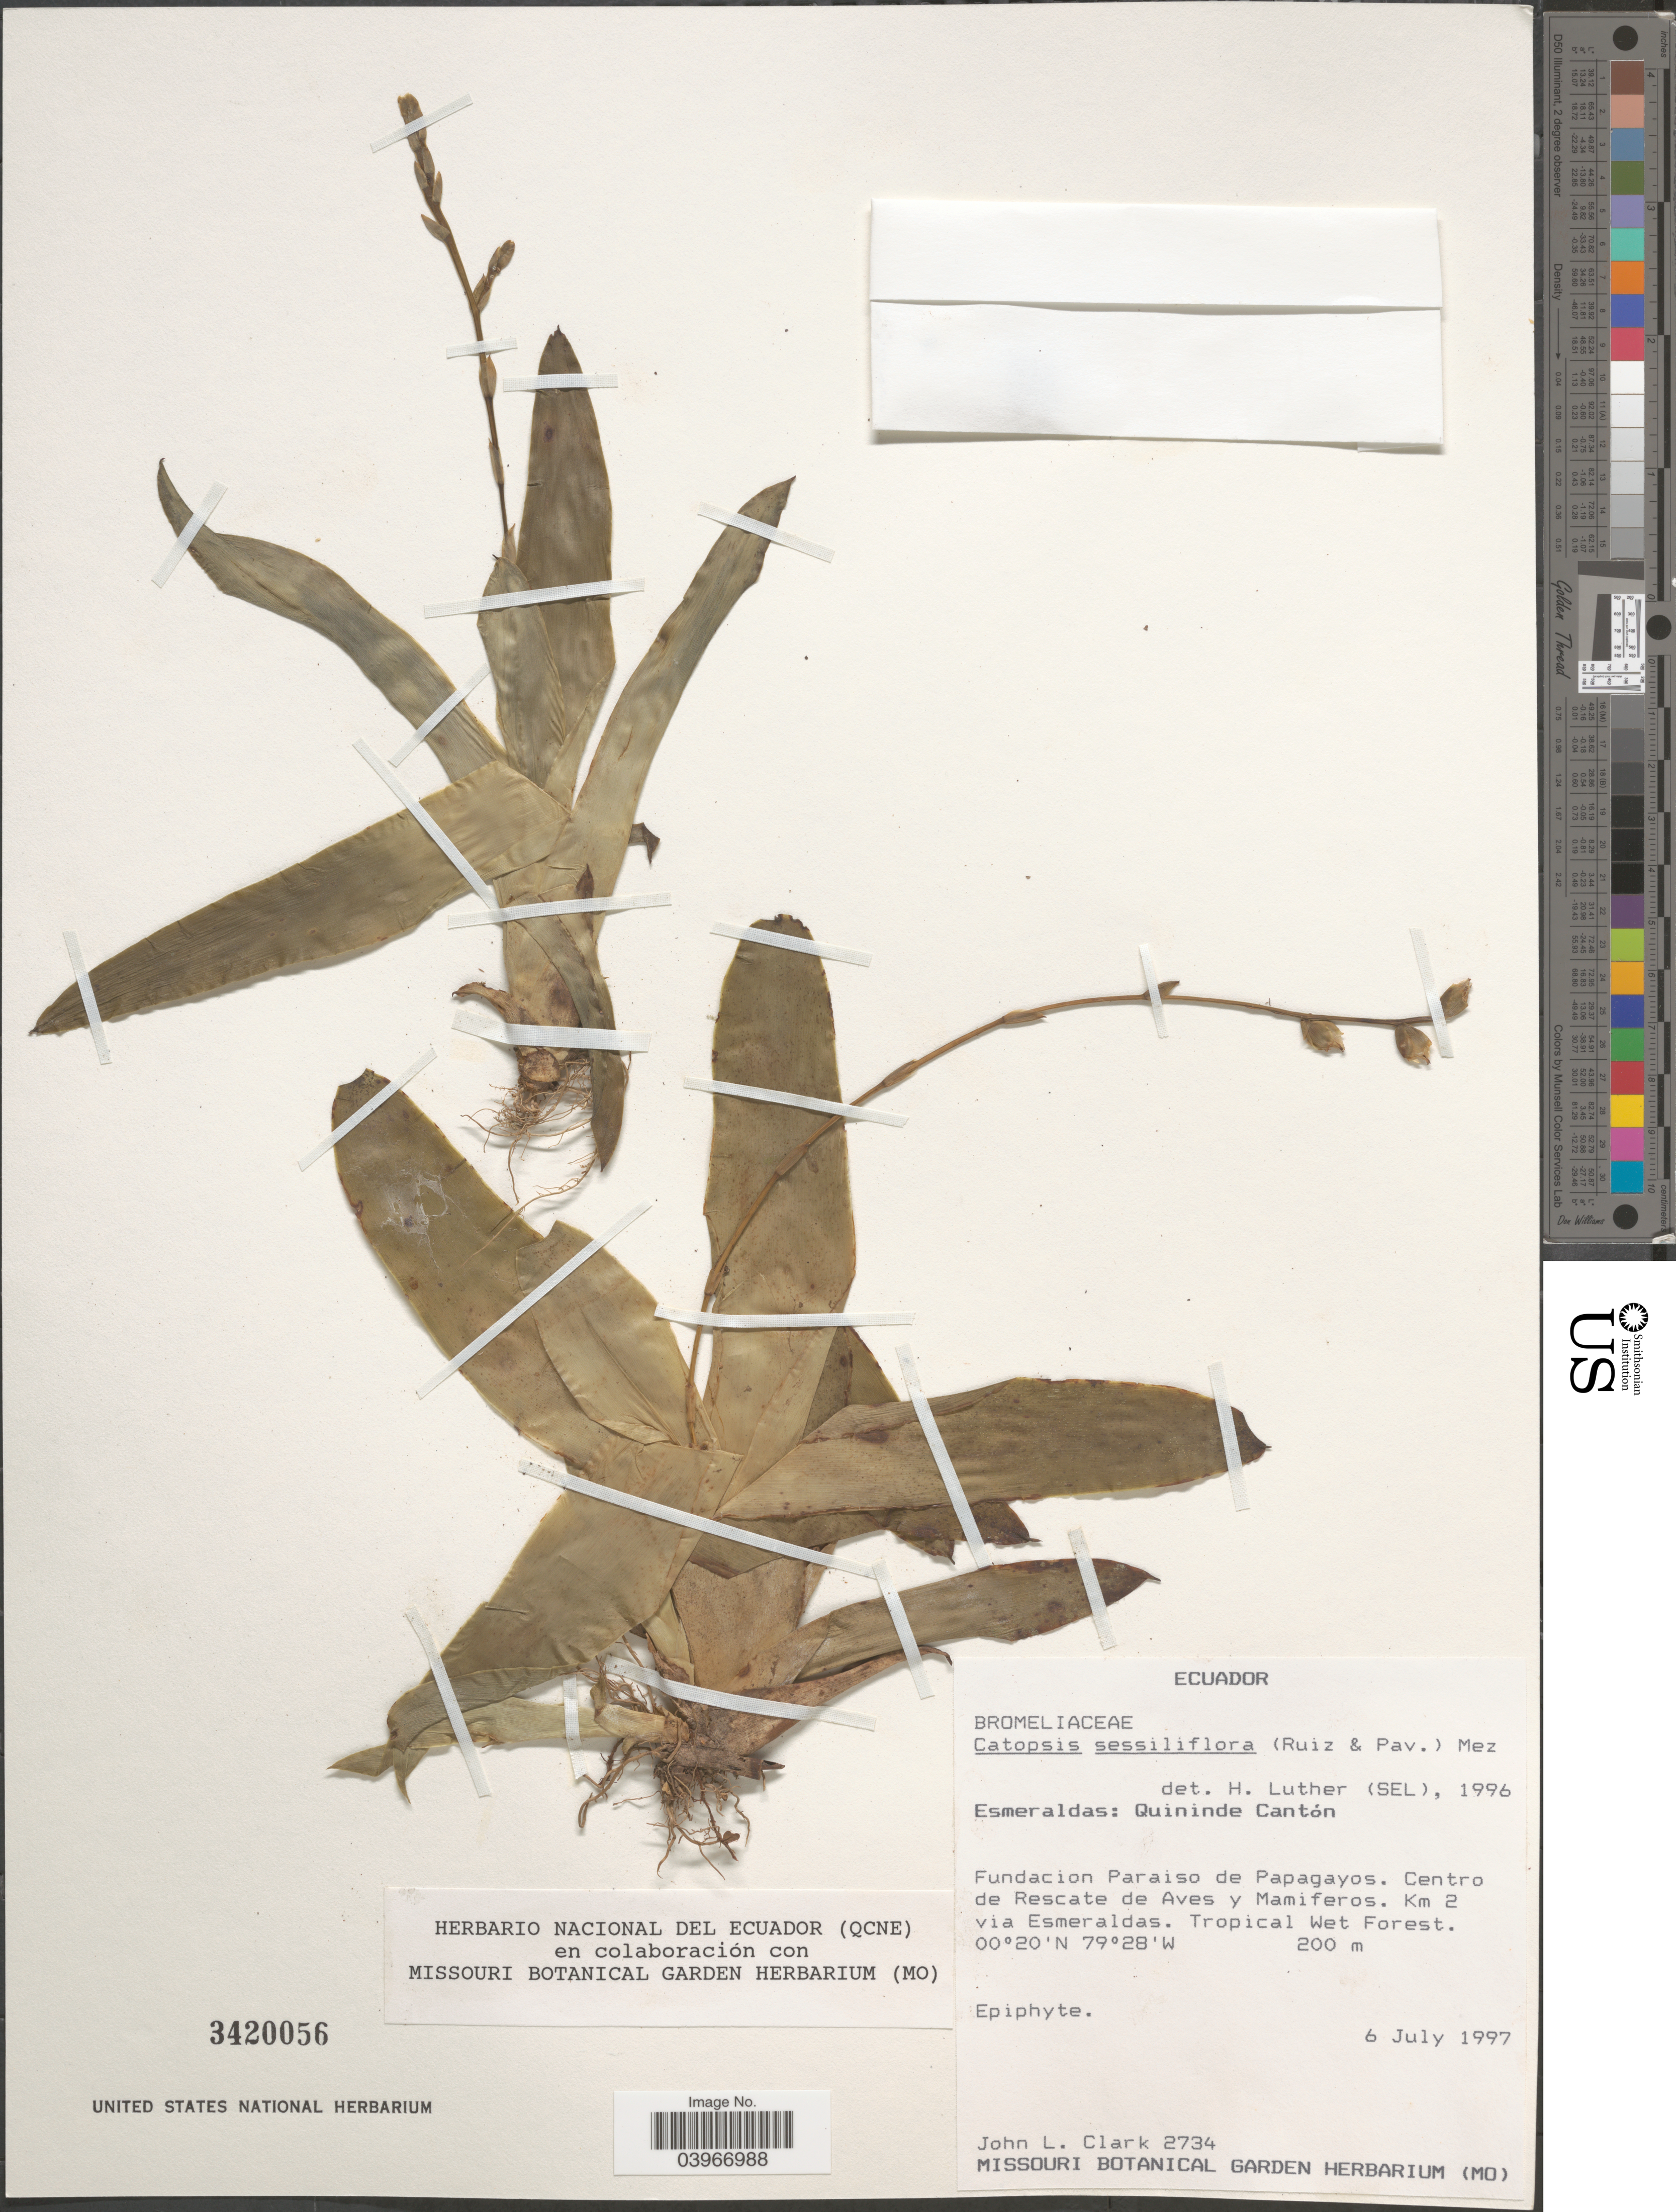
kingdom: Plantae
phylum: Tracheophyta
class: Liliopsida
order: Poales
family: Bromeliaceae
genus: Catopsis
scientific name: Catopsis sessiliflora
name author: (Ruiz & Pav.) Mez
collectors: J. L. Clark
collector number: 2734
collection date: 1997-07-06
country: Ecuador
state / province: Esmeraldas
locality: Quininde Cantón. Fundacion Paraiso de Papagayos. Centro de Rescate de Aves y Mamiferos. Km 2 via Esmeraldas.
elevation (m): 200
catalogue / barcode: US 3420056